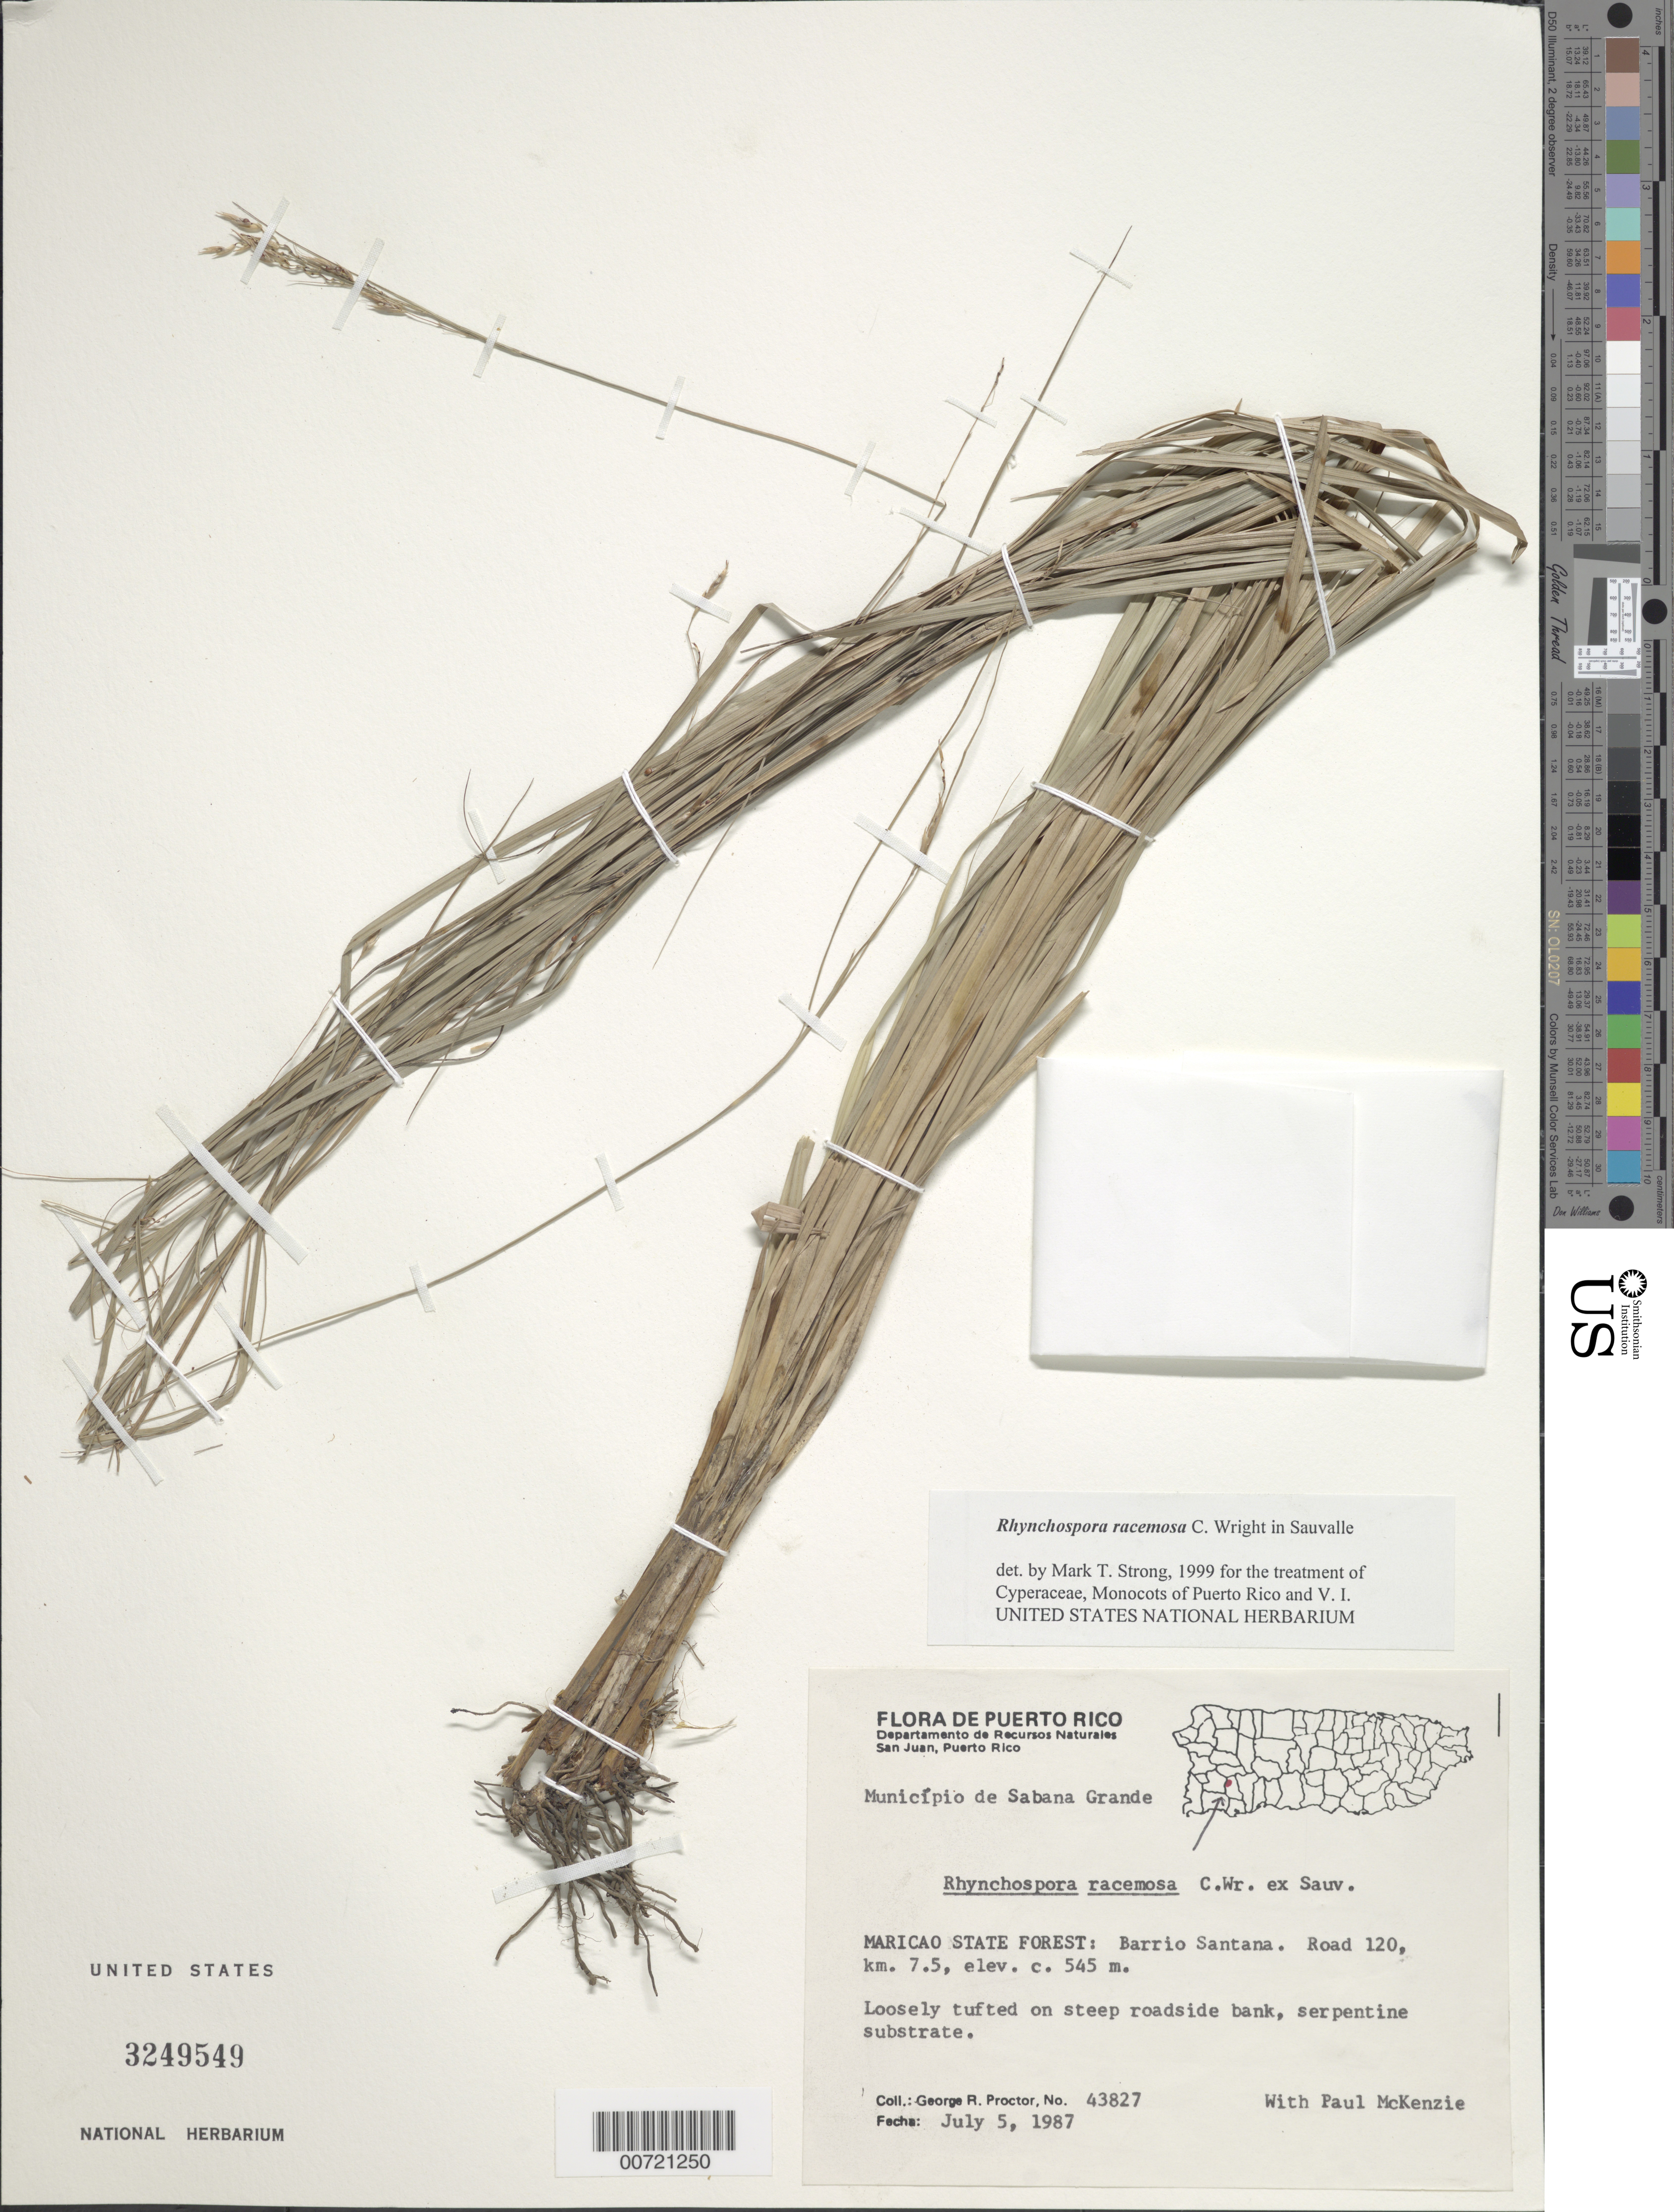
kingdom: Plantae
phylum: Tracheophyta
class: Liliopsida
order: Poales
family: Cyperaceae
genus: Rhynchospora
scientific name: Rhynchospora racemosa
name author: C. Wright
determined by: Strong, M. T., (US), Smithsonian Institution - National Museum of Natural History (UNITED STATES)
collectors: G. R. Proctor & P. Mckenzie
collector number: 43827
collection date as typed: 05 Jul 1987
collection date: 1987-07-05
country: Puerto Rico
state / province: Maricao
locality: Sabana Grande: Maricao State Forest, Barrio Santana, Rd. 120, km 7.5.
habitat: On steep roadside bank, serpentine substrate.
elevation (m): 545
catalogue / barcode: US 3249549